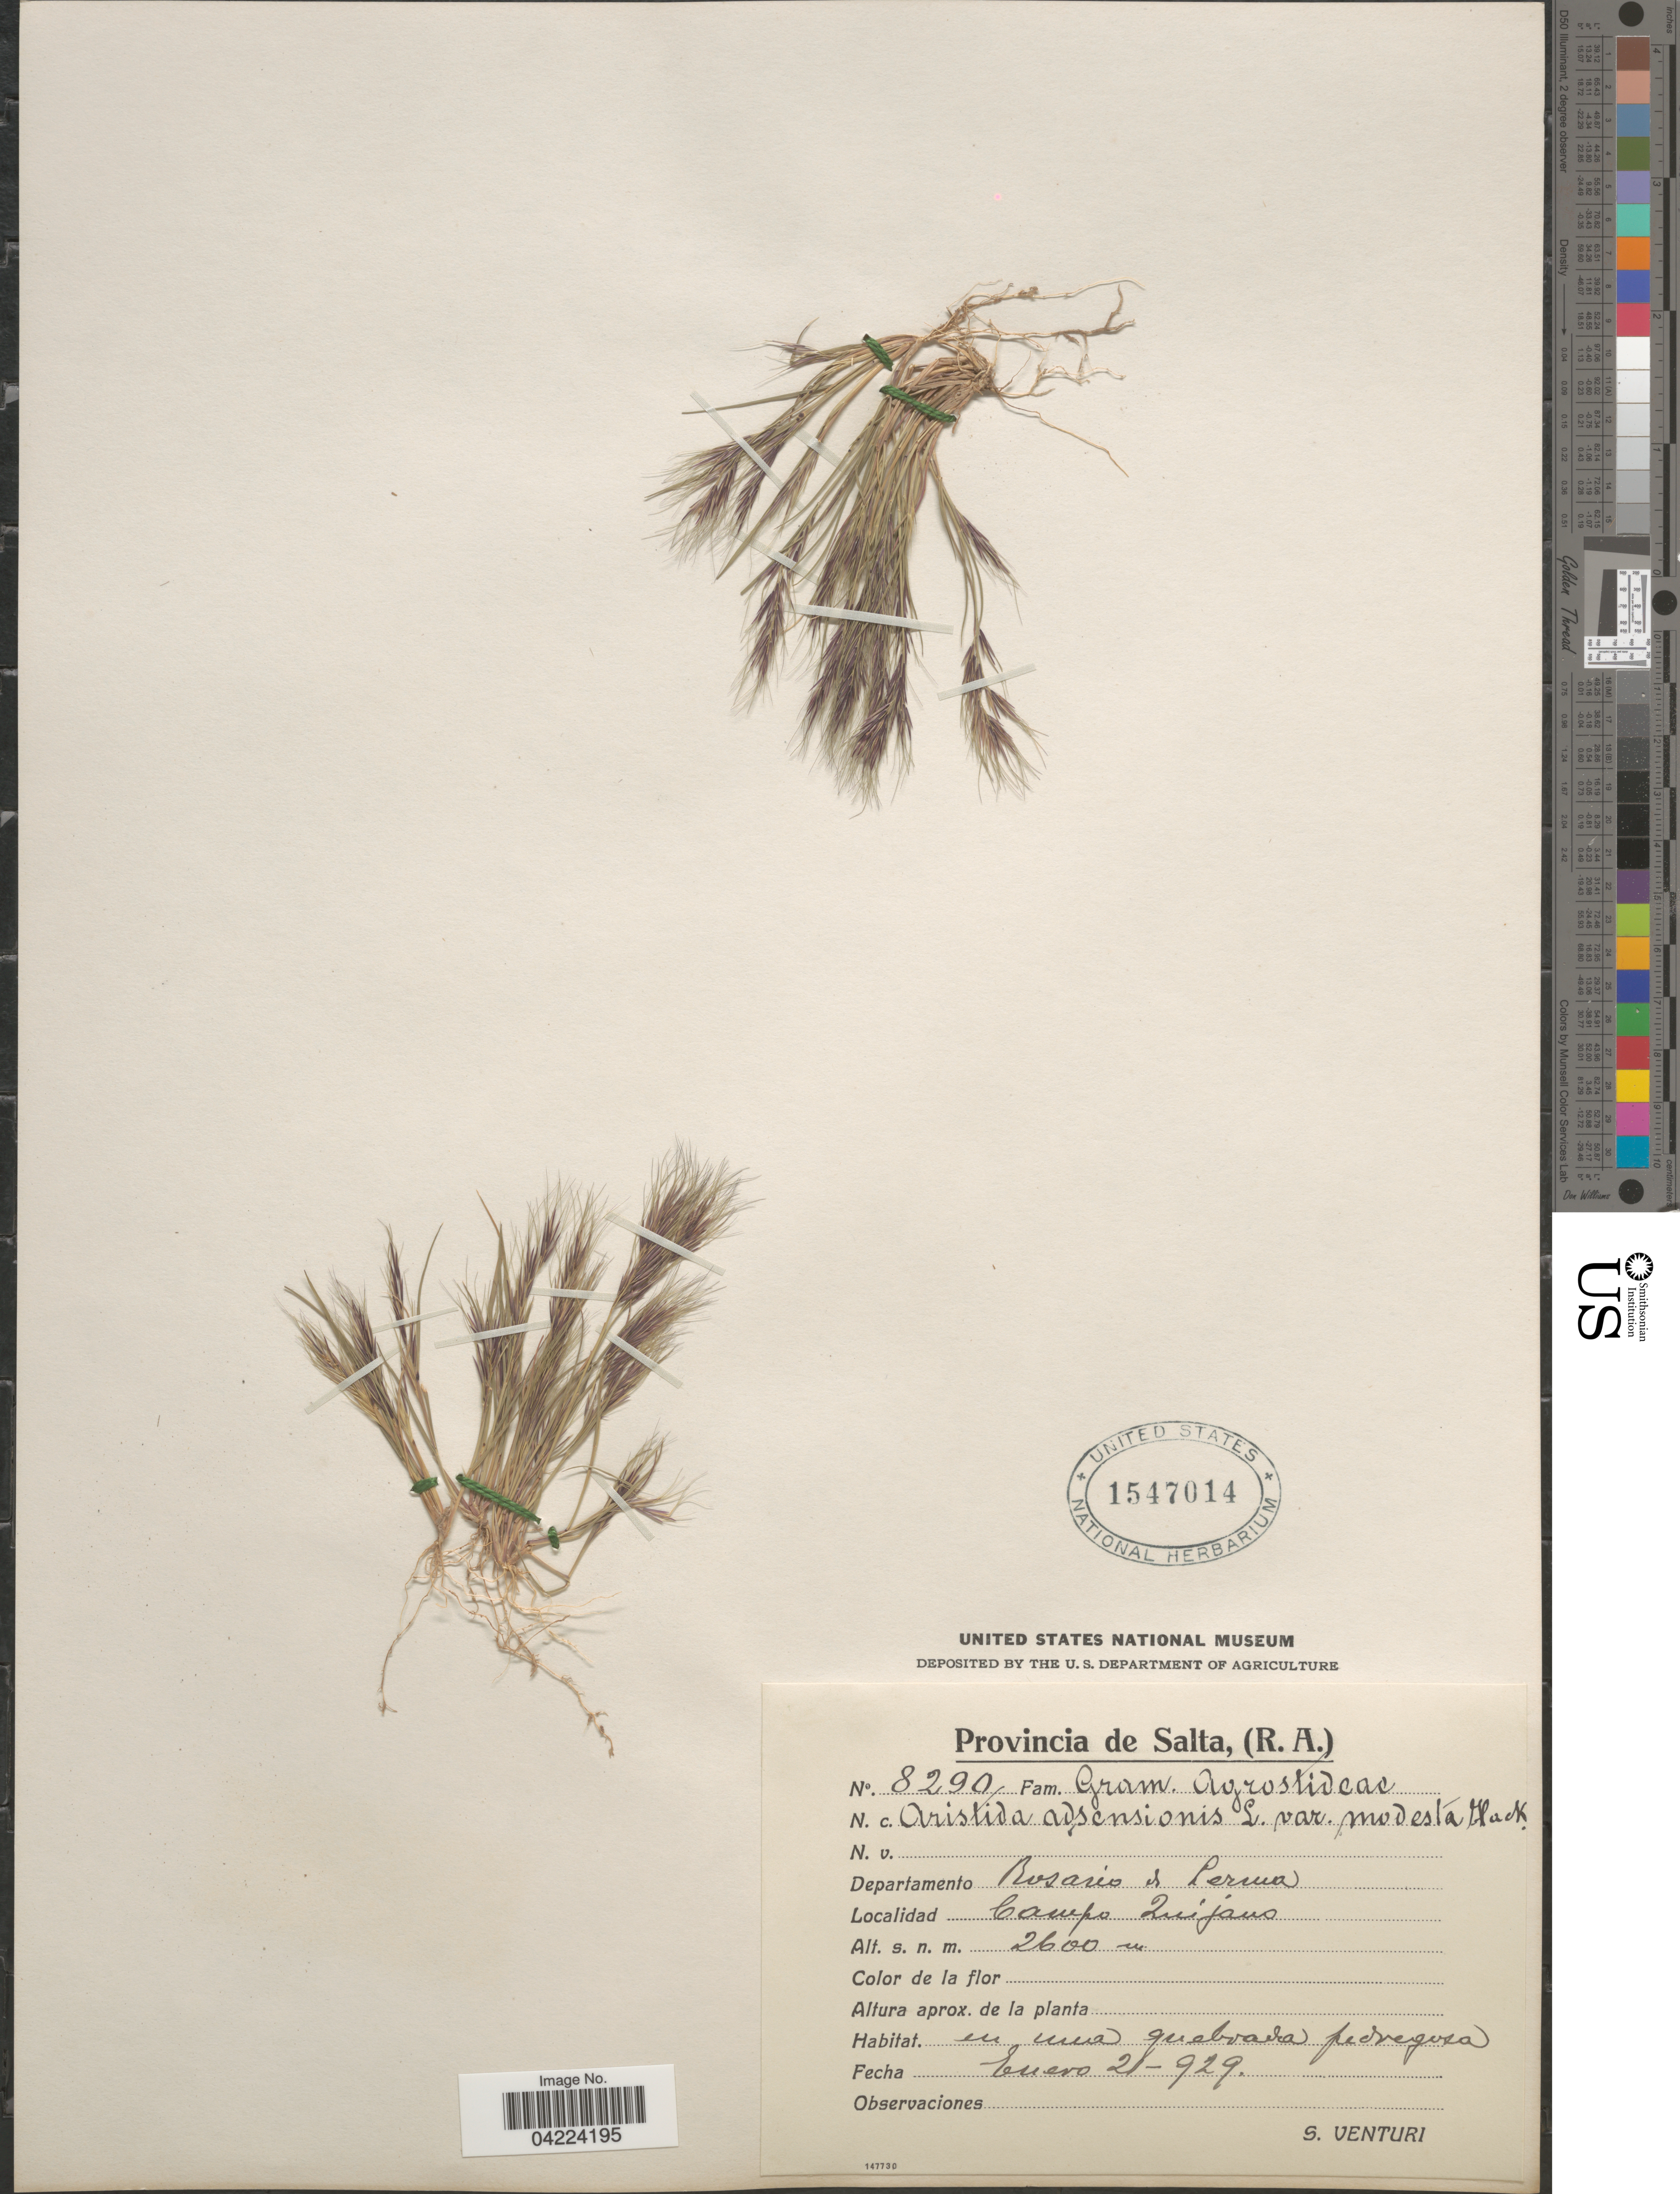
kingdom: Plantae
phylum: Tracheophyta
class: Liliopsida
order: Poales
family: Poaceae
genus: Aristida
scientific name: Aristida adscensionis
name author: L.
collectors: S. Venturi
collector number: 8290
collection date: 1929-01-21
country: Argentina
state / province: Salta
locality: Departamento Rosario de Lerma. Campo Quijano.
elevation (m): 2600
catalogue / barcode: US 1547014